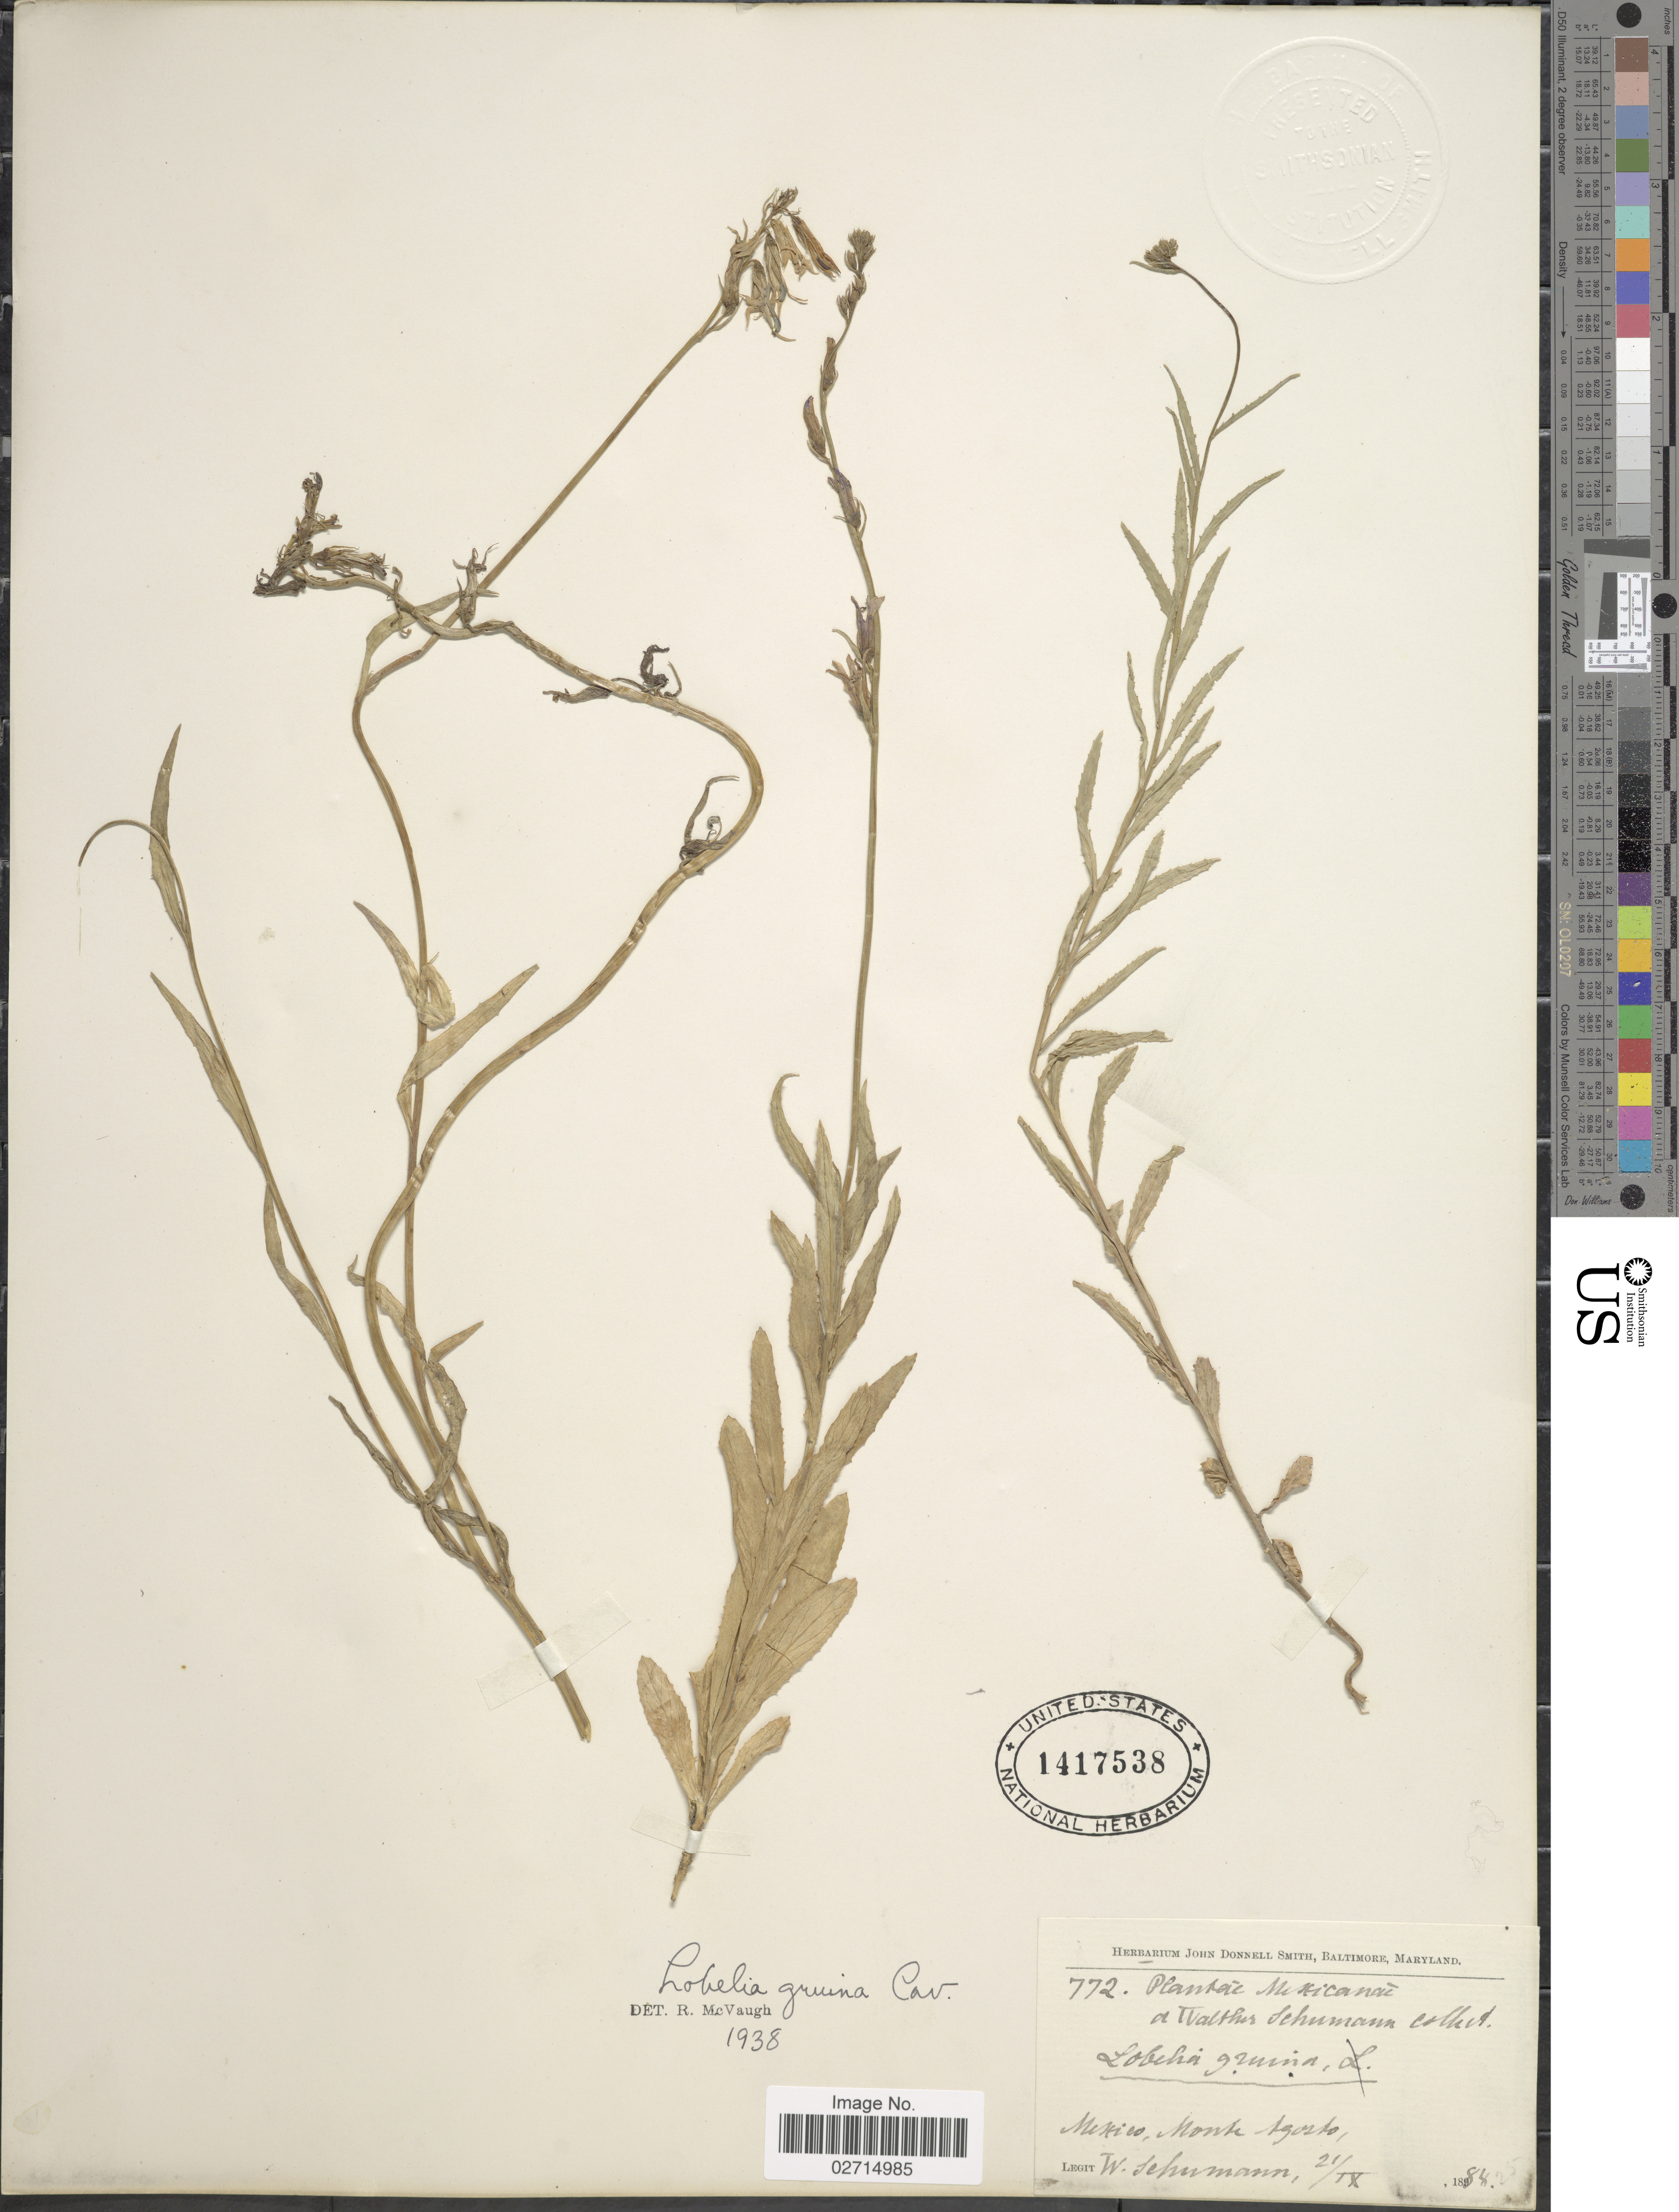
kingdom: Plantae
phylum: Tracheophyta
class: Magnoliopsida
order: Asterales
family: Campanulaceae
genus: Lobelia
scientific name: Lobelia gruina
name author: Cav.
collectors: W. Schumann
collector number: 772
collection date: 1884-09-21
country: Mexico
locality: Monte Agosto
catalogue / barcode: US 1417538